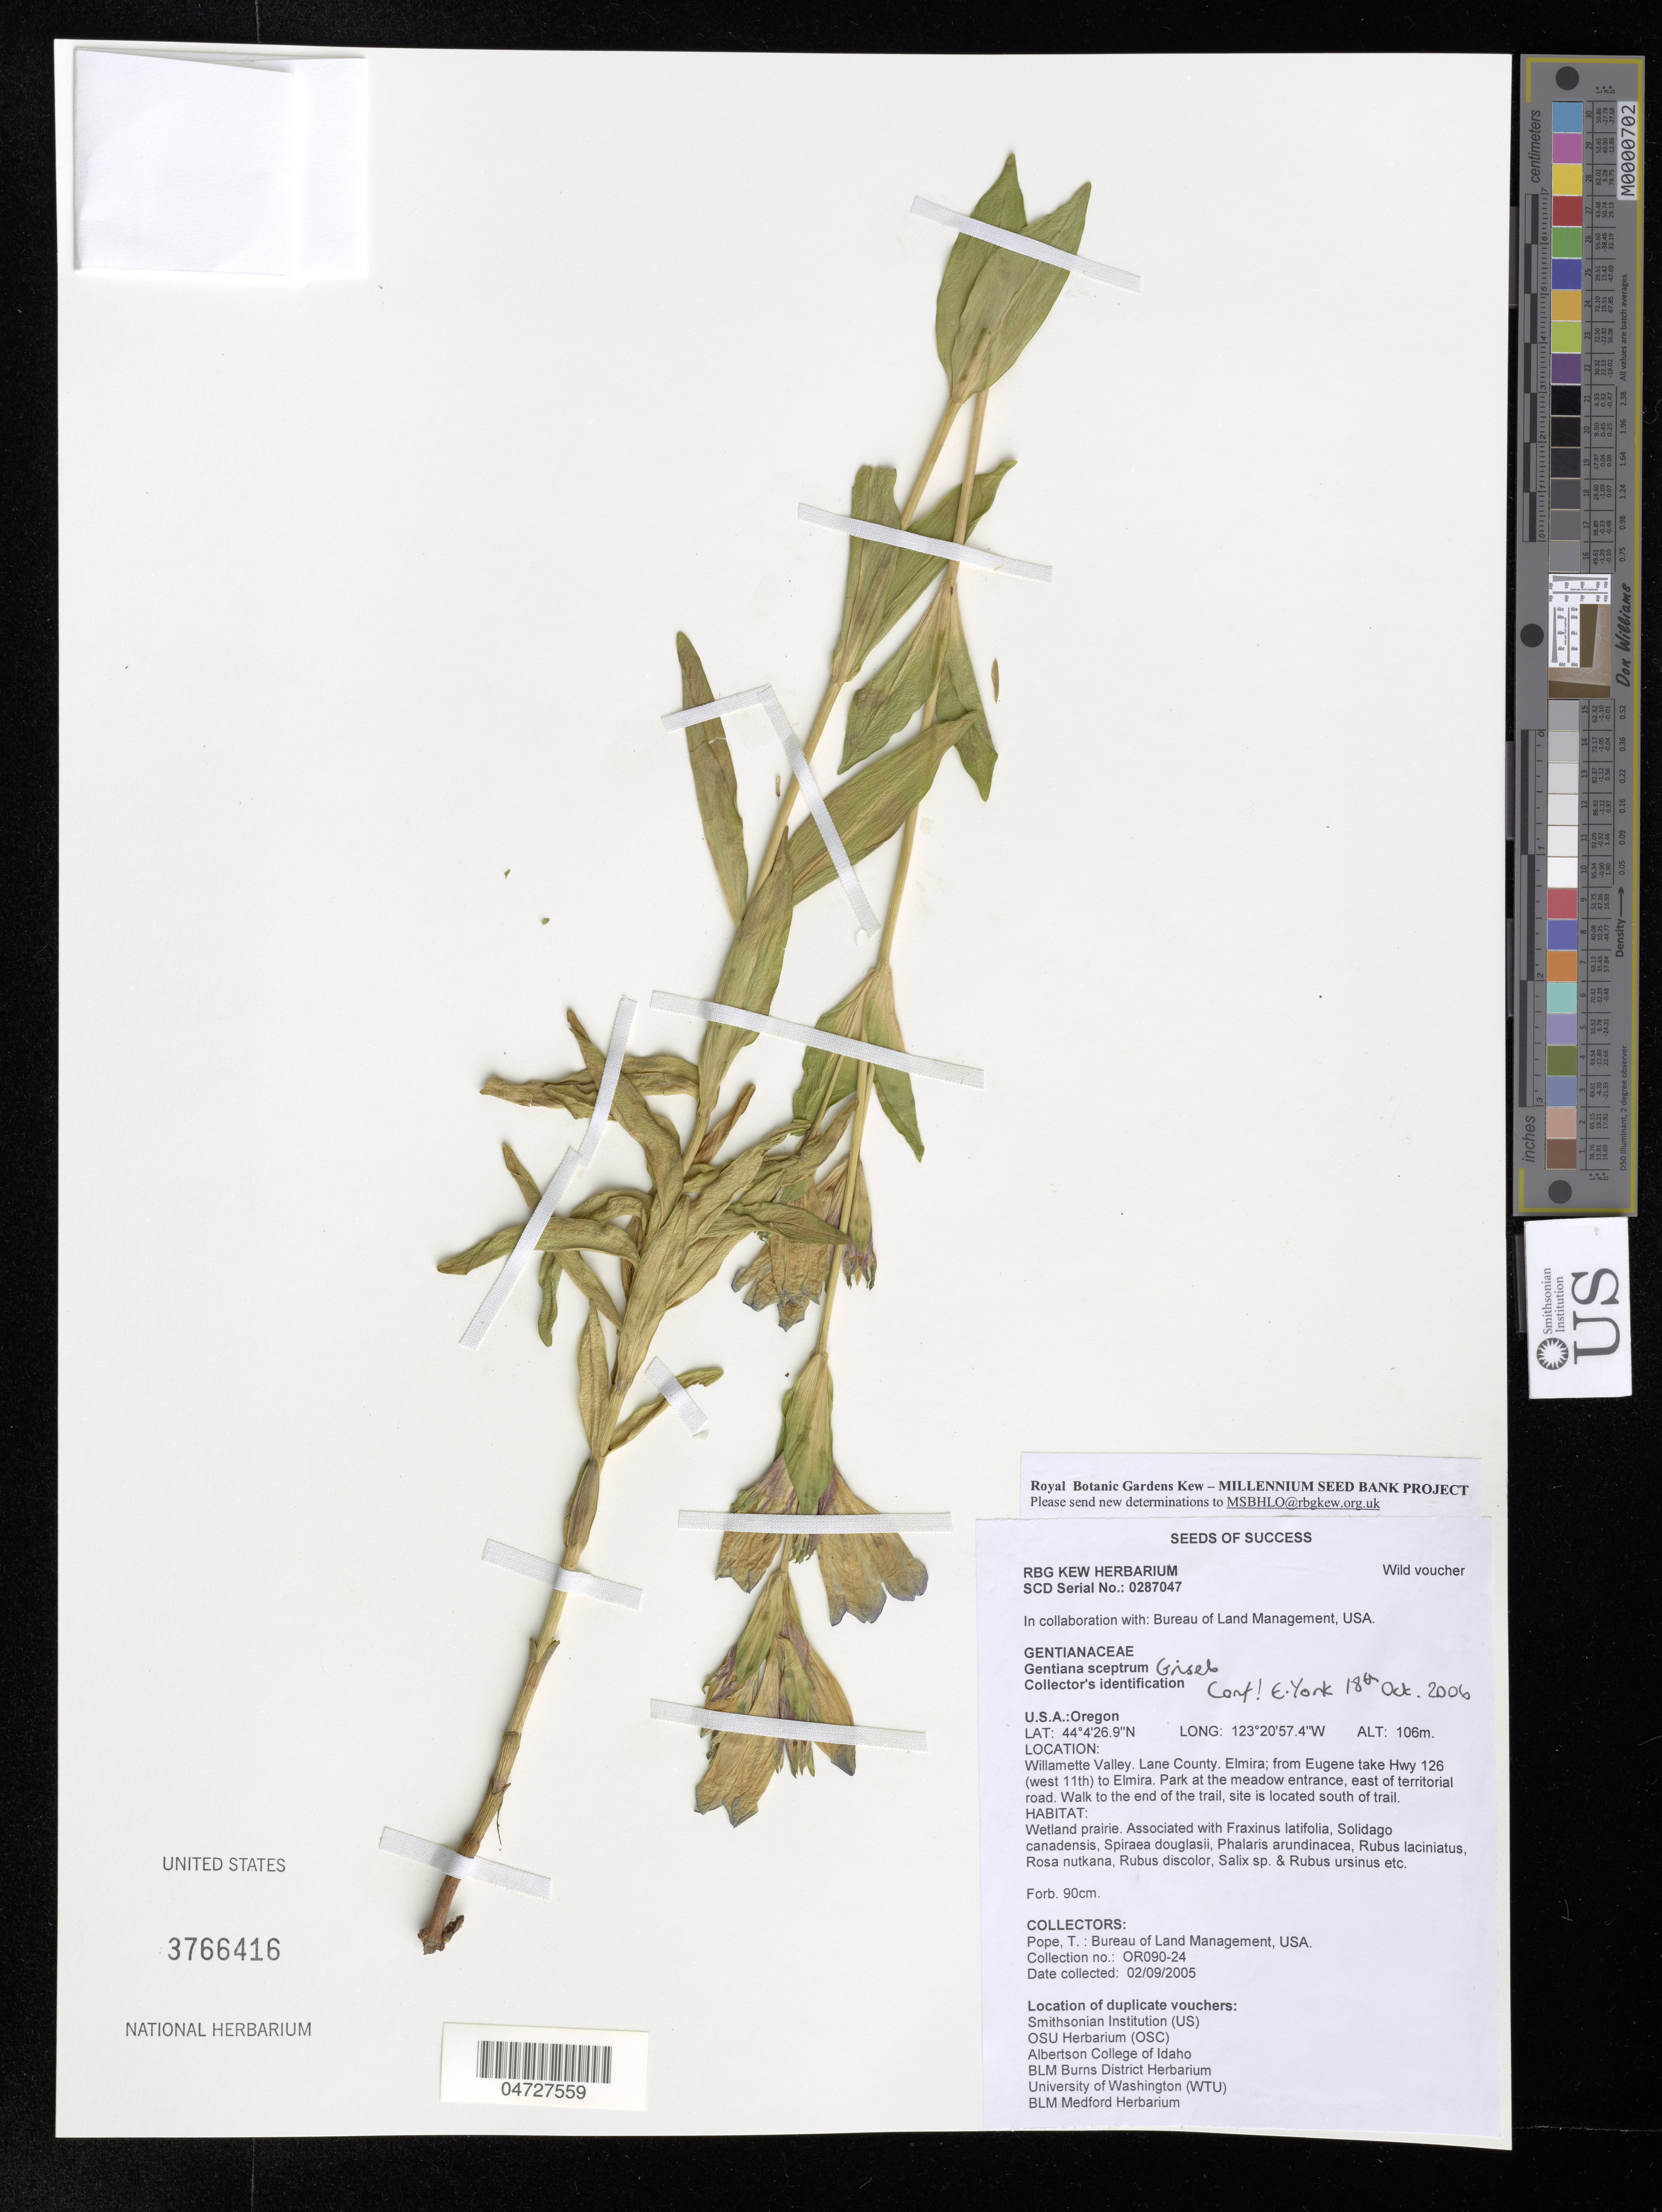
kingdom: Plantae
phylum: Tracheophyta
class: Magnoliopsida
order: Gentianales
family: Gentianaceae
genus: Gentiana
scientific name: Gentiana sceptrum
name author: Griseb.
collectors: T. Pope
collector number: OR090-24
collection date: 2005-09-02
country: United States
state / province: Oregon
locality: Willamette Valley. Lane County. Elmira; from Eugene take Hwy 126 (west 11th) to Elmira. Park at the meadow entrance, east of territorial road. Walk to the end of the trail, site is located south of trail.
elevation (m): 106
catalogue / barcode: US 3766416